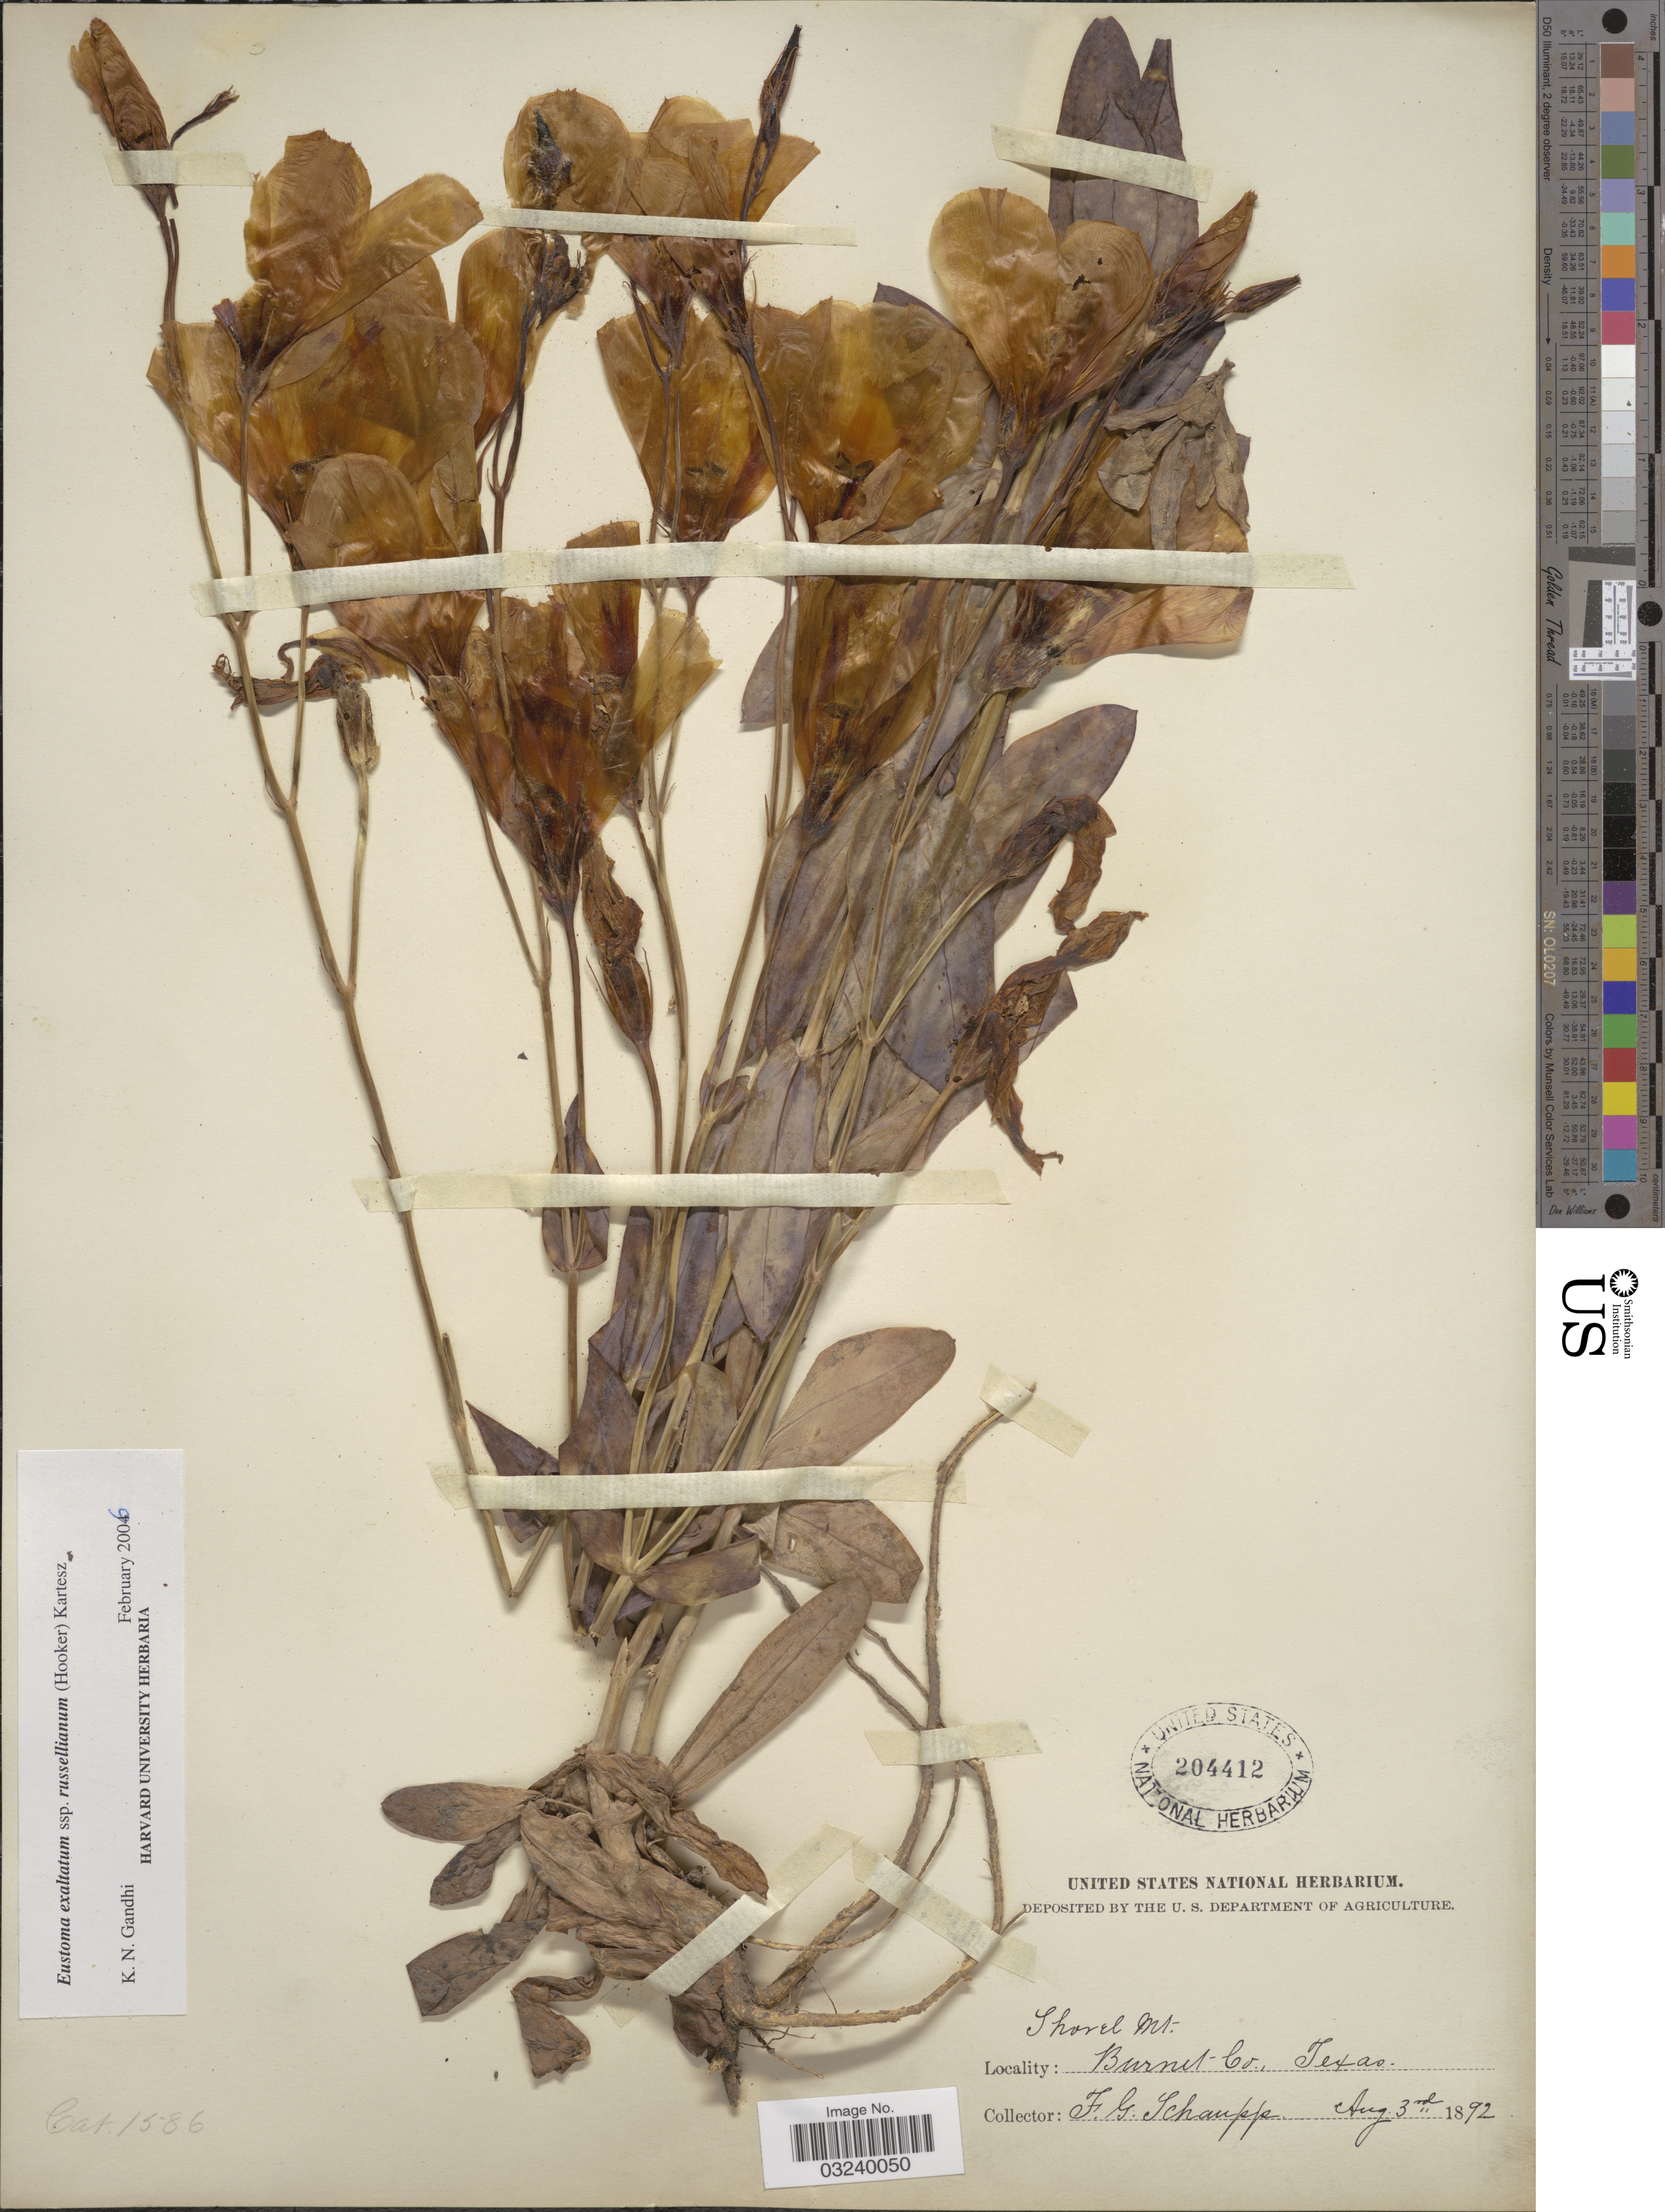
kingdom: Plantae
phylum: Tracheophyta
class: Magnoliopsida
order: Gentianales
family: Gentianaceae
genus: Eustoma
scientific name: Eustoma grandiflorum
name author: (Raf.) Shinners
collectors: F. Schaupp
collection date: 1892-08-03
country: United States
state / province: Texas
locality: Thorel Mt., Burnet Co.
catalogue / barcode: US 204412